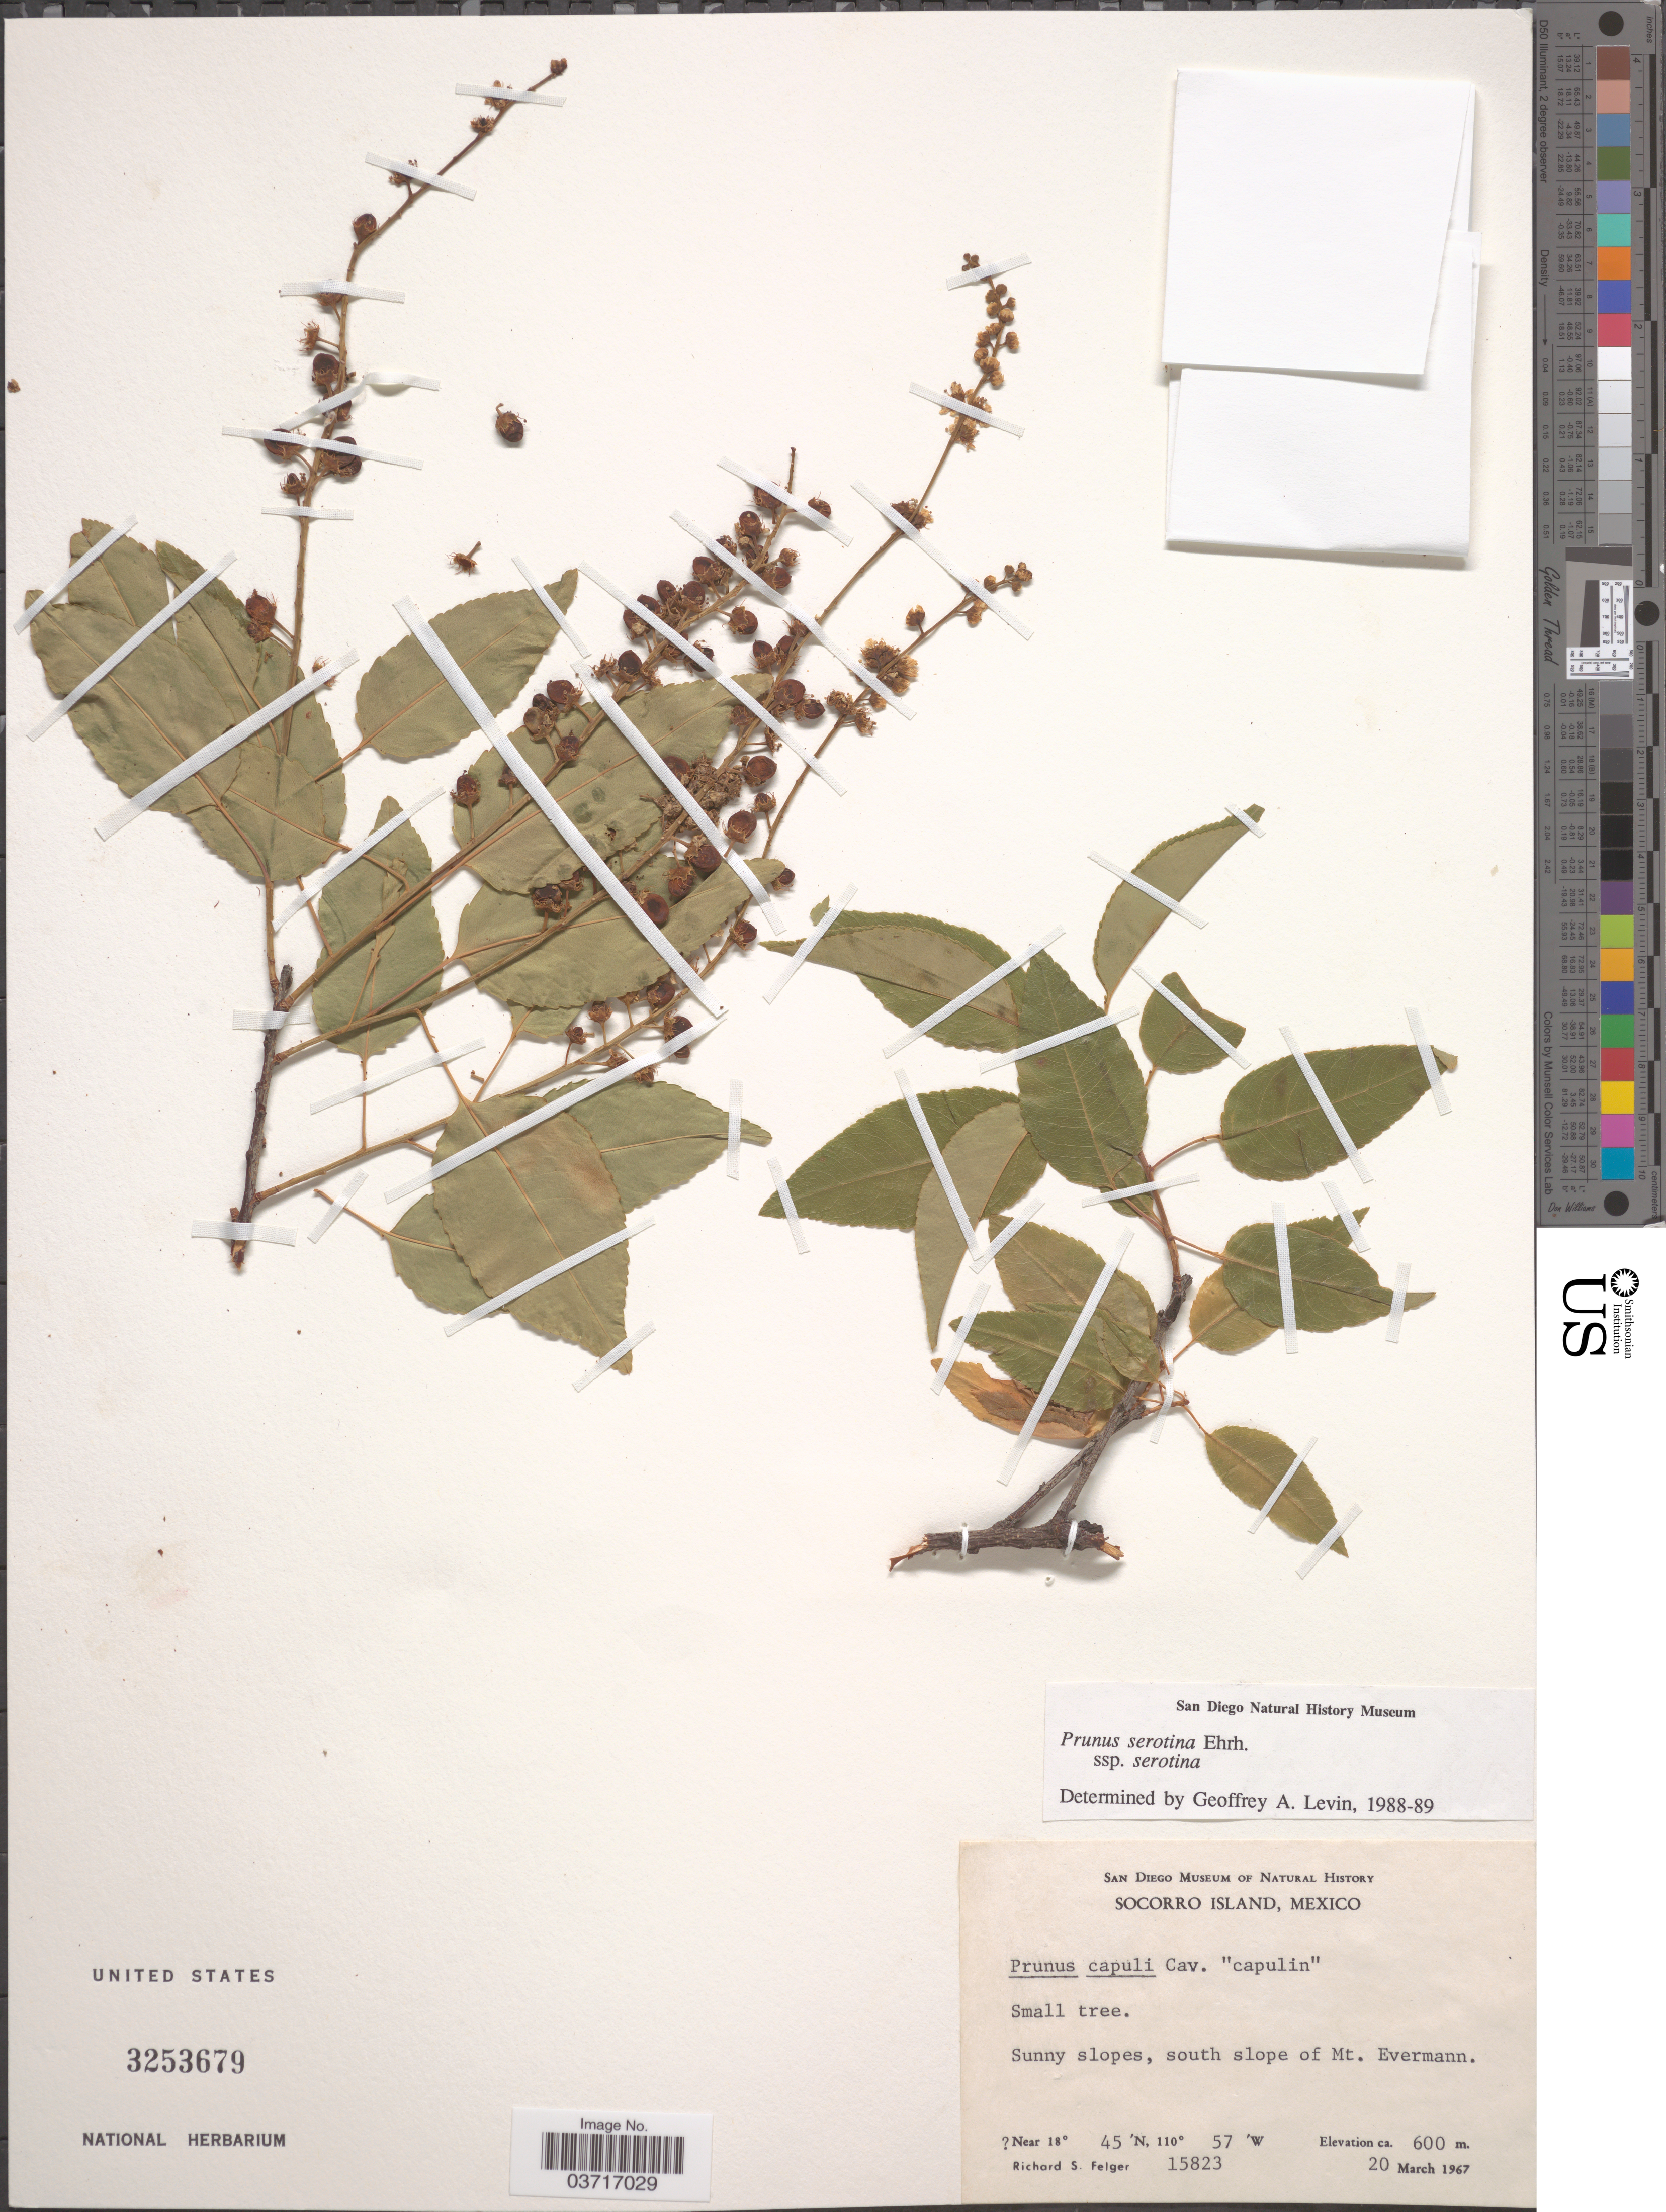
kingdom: Plantae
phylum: Tracheophyta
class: Magnoliopsida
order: Rosales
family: Rosaceae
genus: Prunus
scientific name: Prunus serotina var. serotina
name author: Ehrh.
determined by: Pérez, J. A.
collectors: R. S. Felger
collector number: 15823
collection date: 1967-03-20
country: Mexico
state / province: Colima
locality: Socorro Island. South slope of Mt. Evermann.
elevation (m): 600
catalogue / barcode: US 3253679